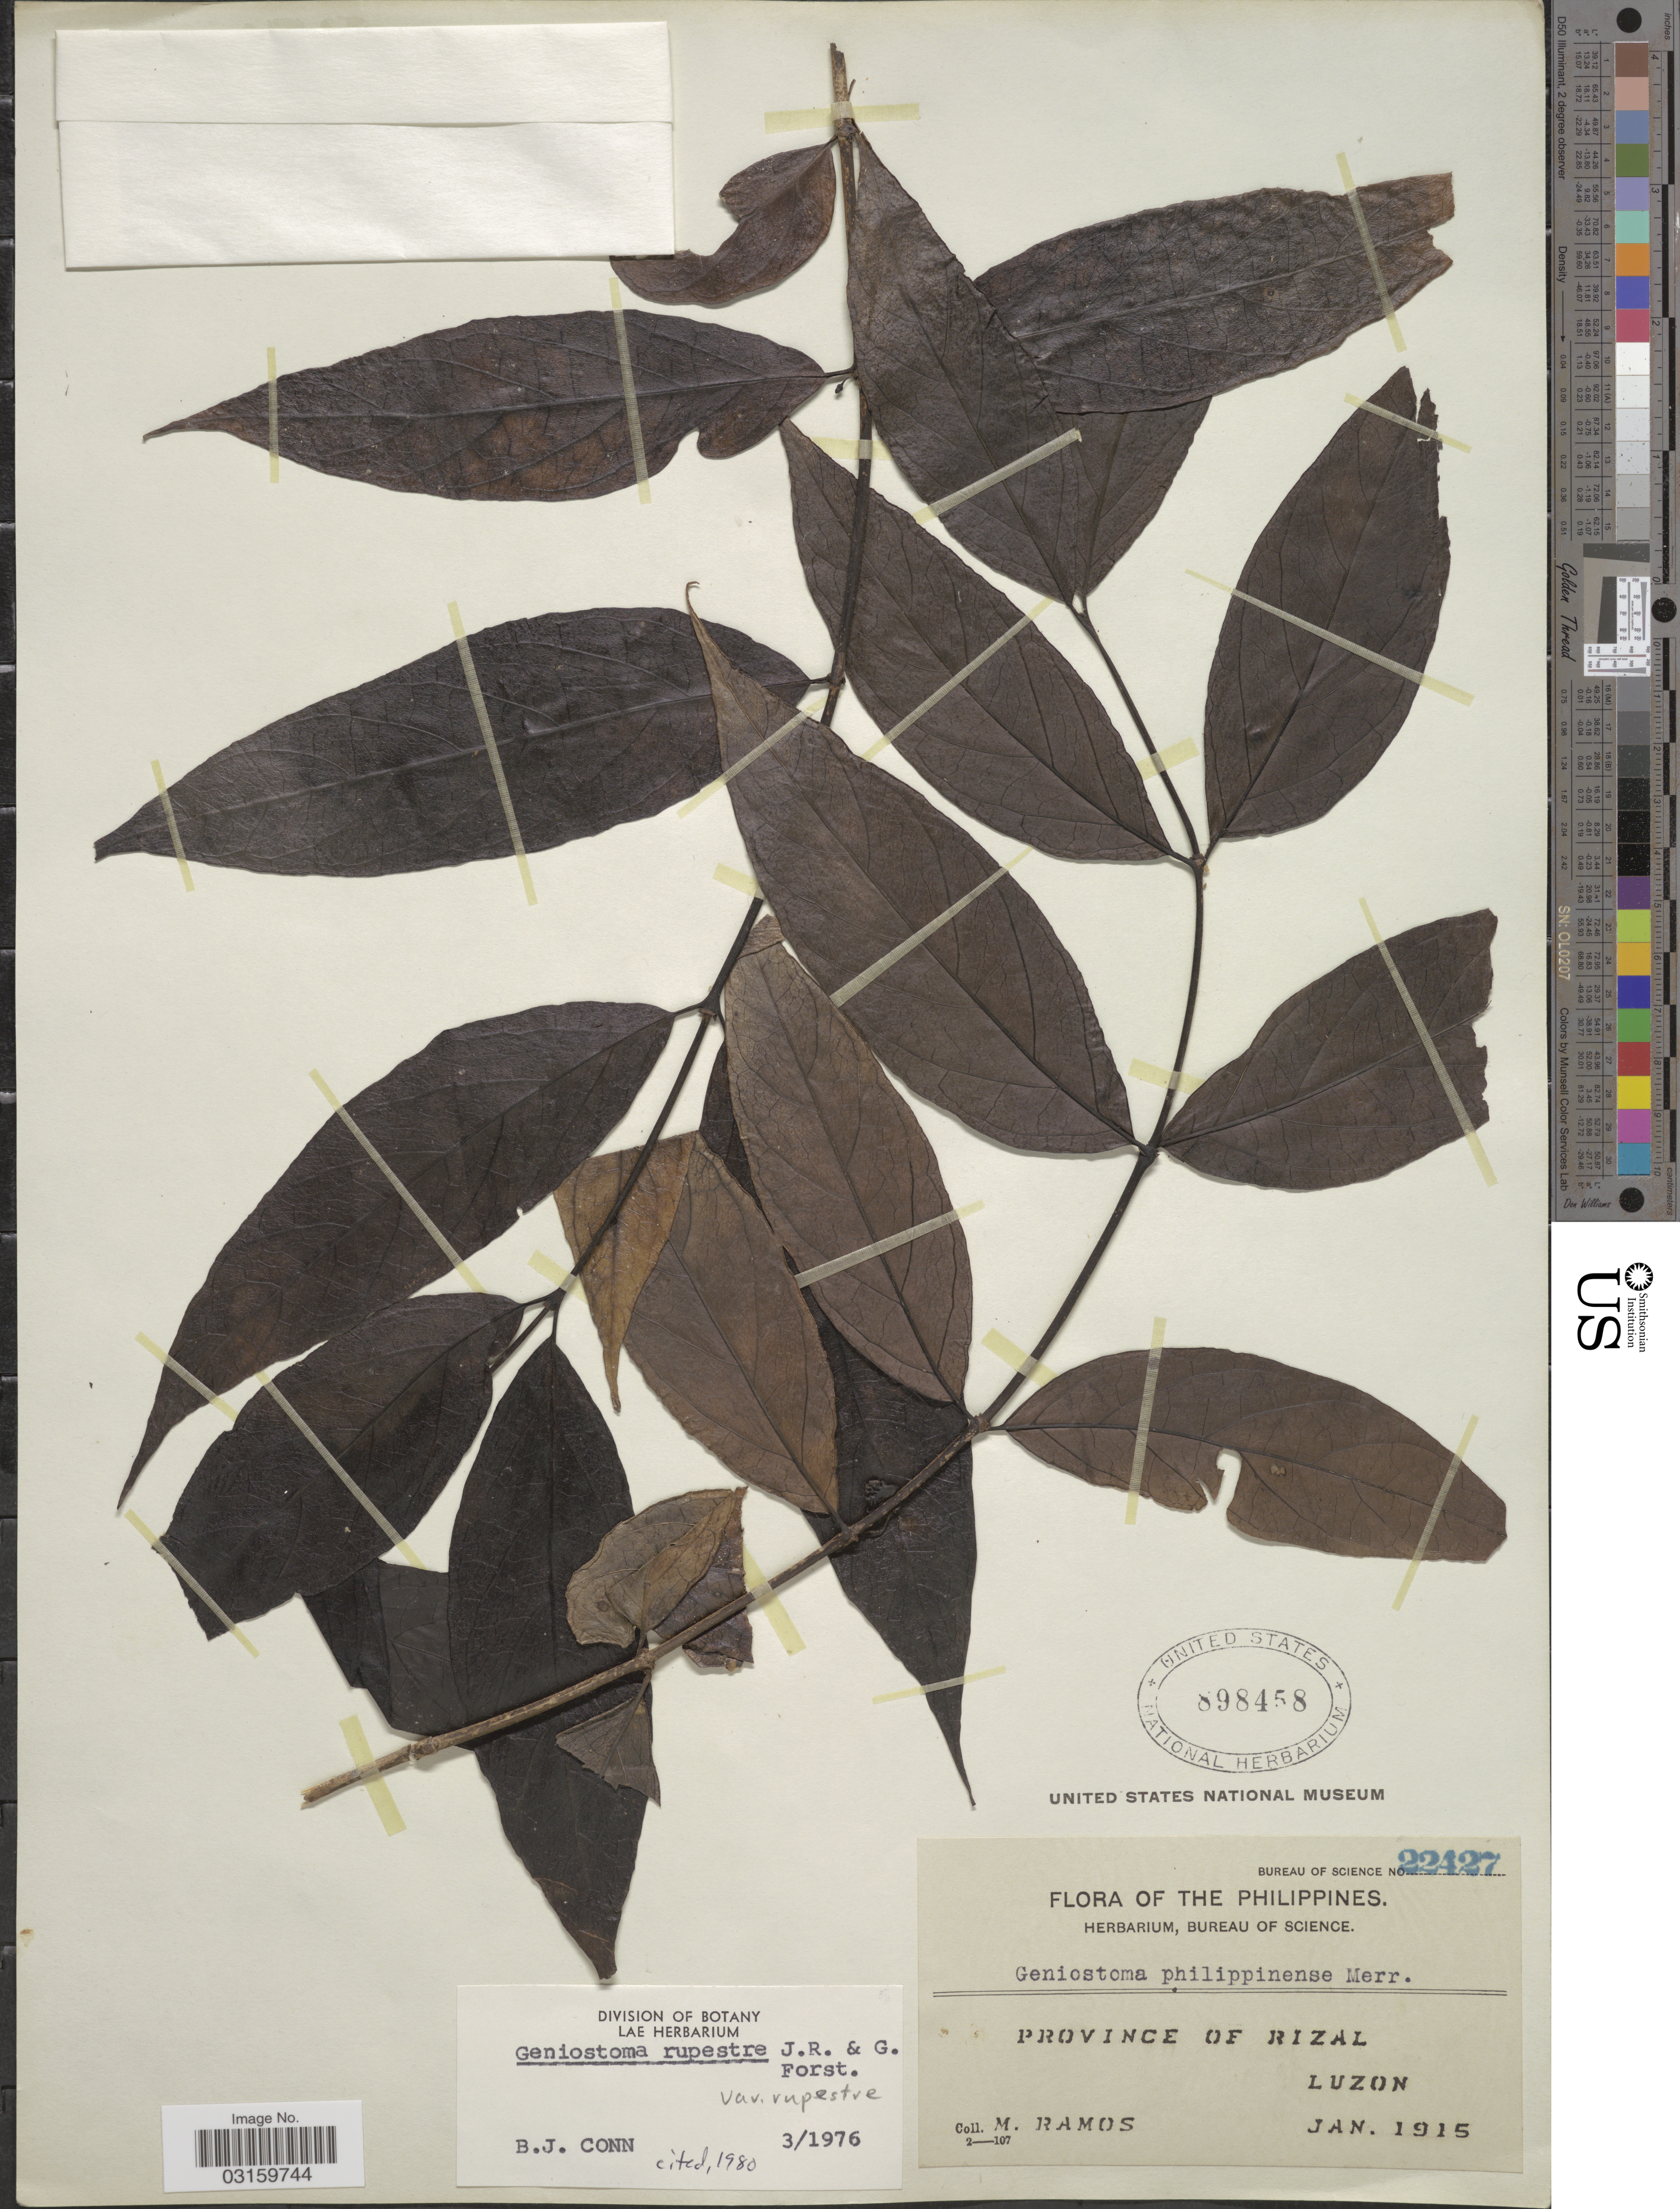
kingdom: Plantae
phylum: Tracheophyta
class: Magnoliopsida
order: Gentianales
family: Loganiaceae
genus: Geniostoma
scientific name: Geniostoma rupestre var. rupestre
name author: J.R. Forst. & G. Forst.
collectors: M. Ramos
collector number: Bureau of Science 22427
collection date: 1915-01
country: Philippines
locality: Province of Rizal, Luzon.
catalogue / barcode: US 898458